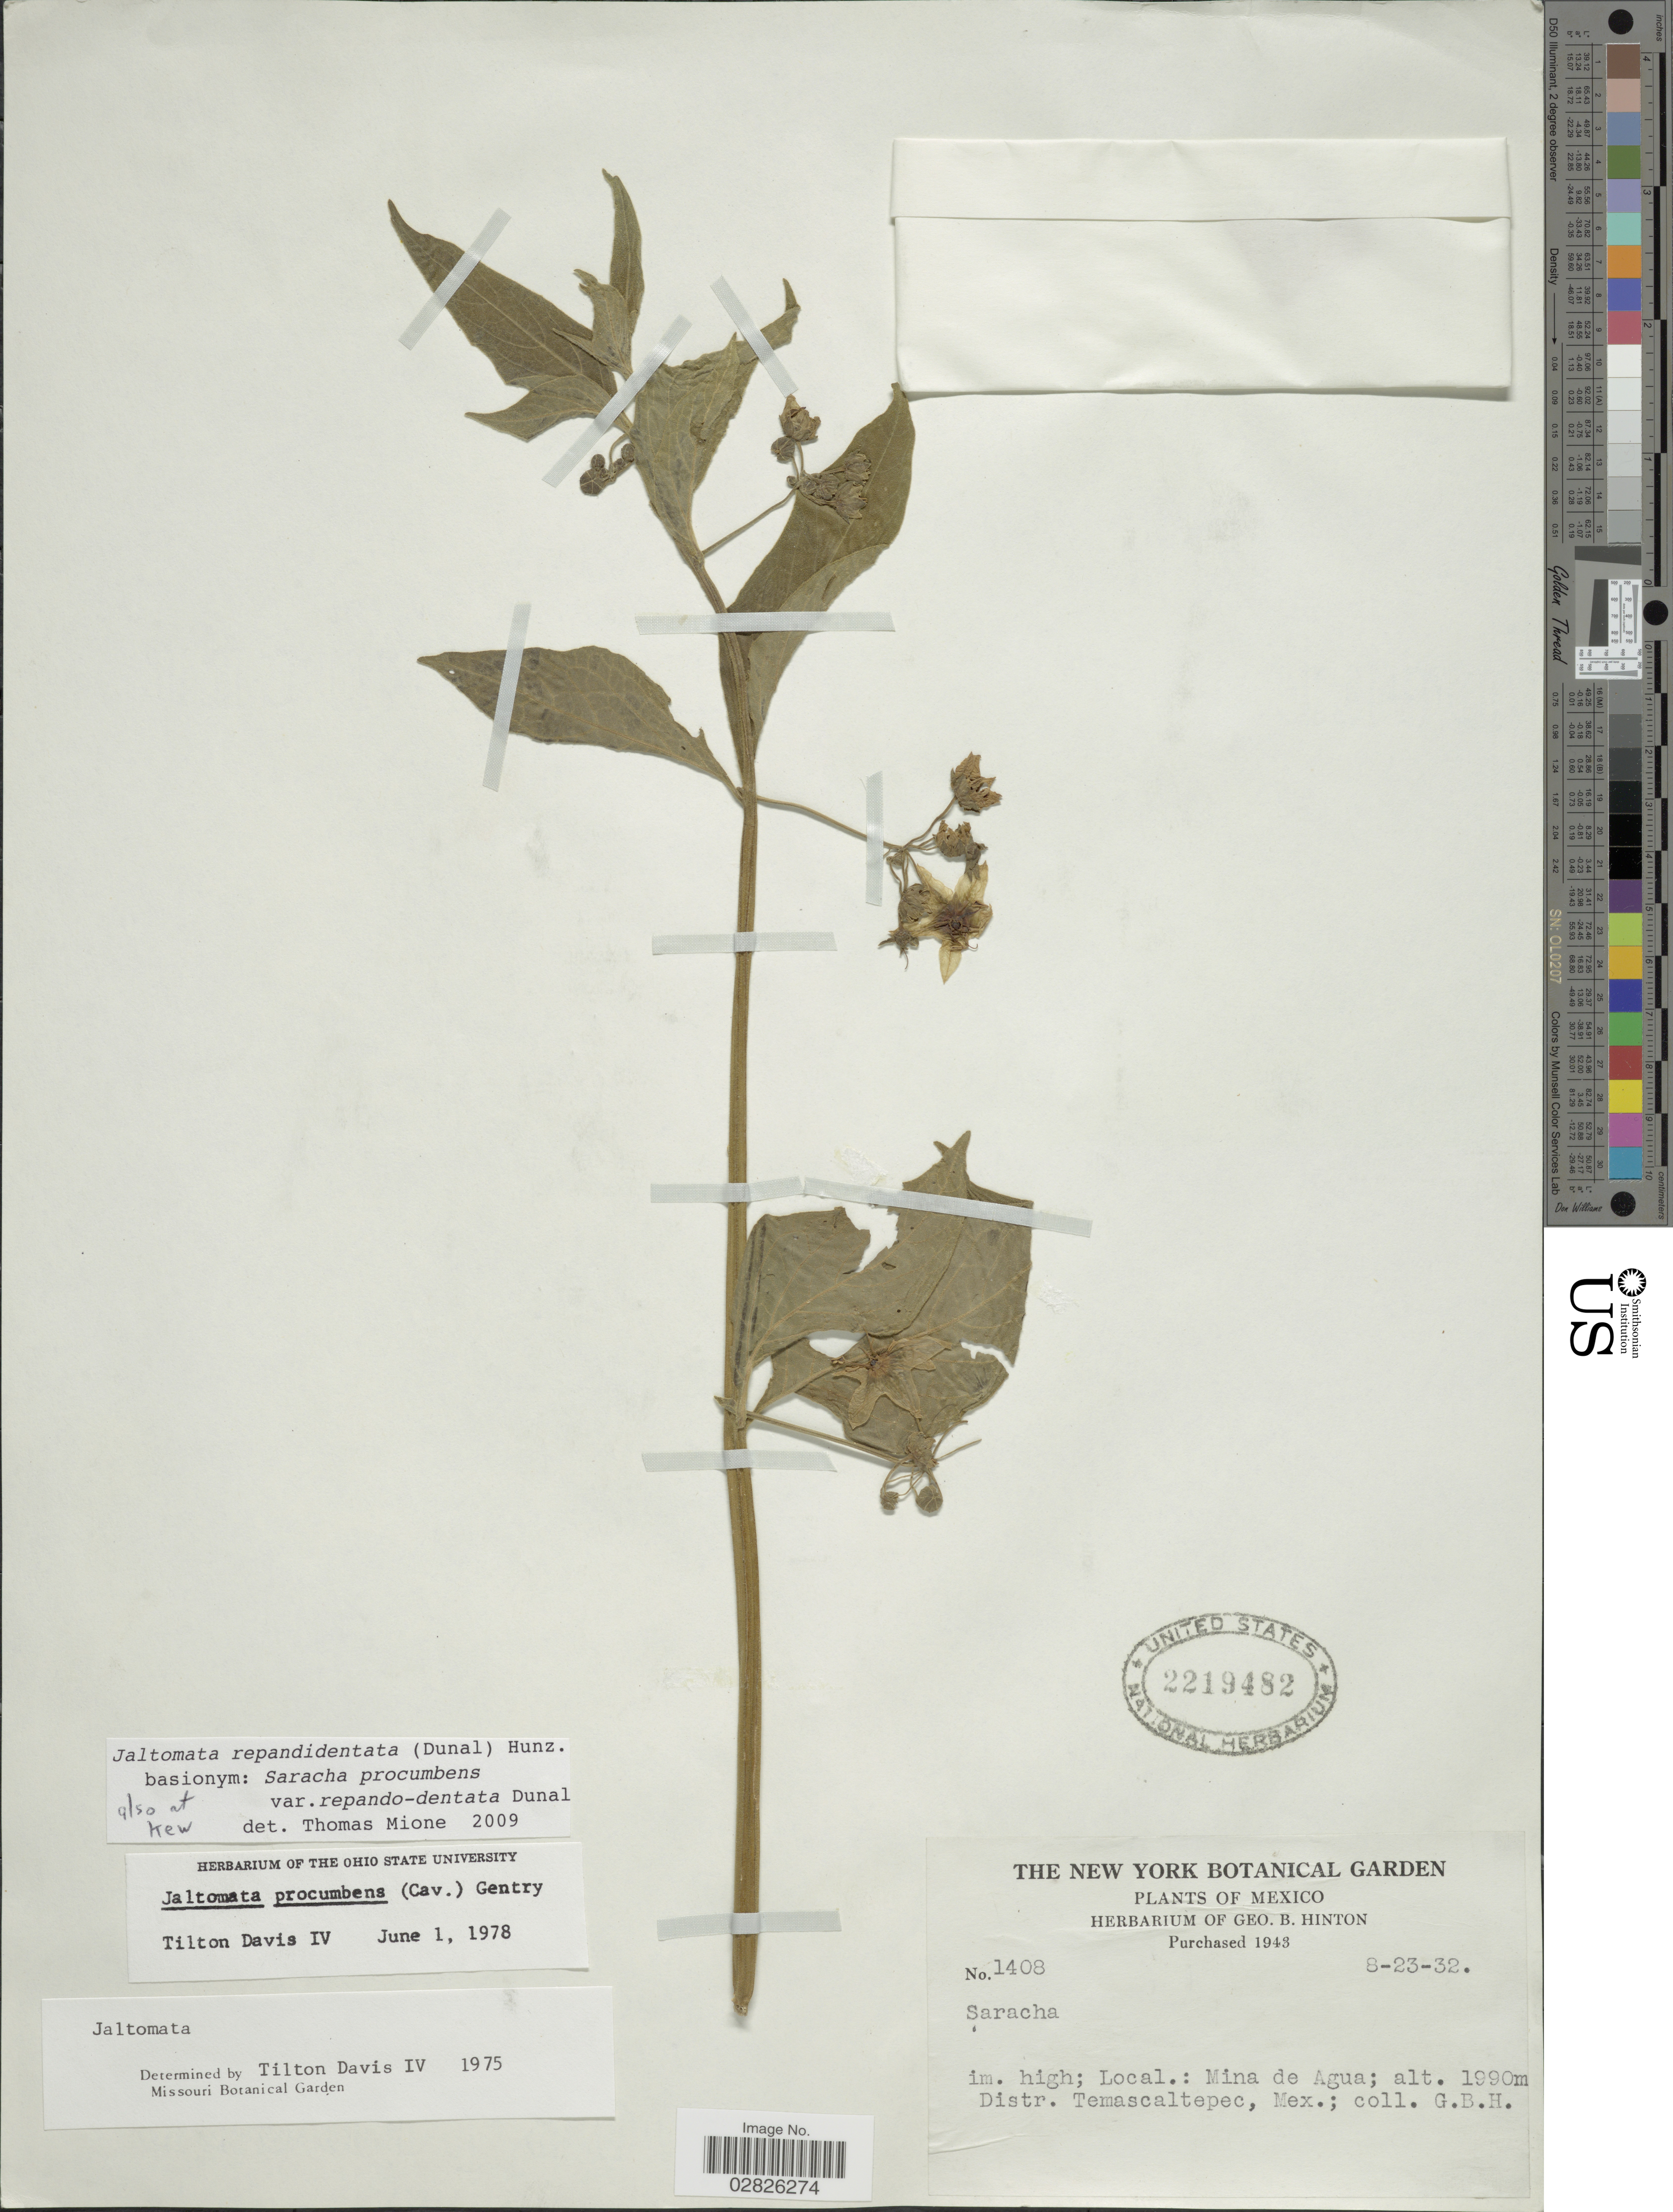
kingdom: Plantae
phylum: Tracheophyta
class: Magnoliopsida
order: Solanales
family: Solanaceae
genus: Jaltomata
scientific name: Jaltomata repandidentata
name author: (Dunal) Hunz.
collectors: G. B. Hinton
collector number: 1408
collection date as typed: Transcribed d/m/y: 23/8/32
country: Mexico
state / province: México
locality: Mina de Agua, Distr. Temascaltepec.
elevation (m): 1990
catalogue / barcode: US 2219482